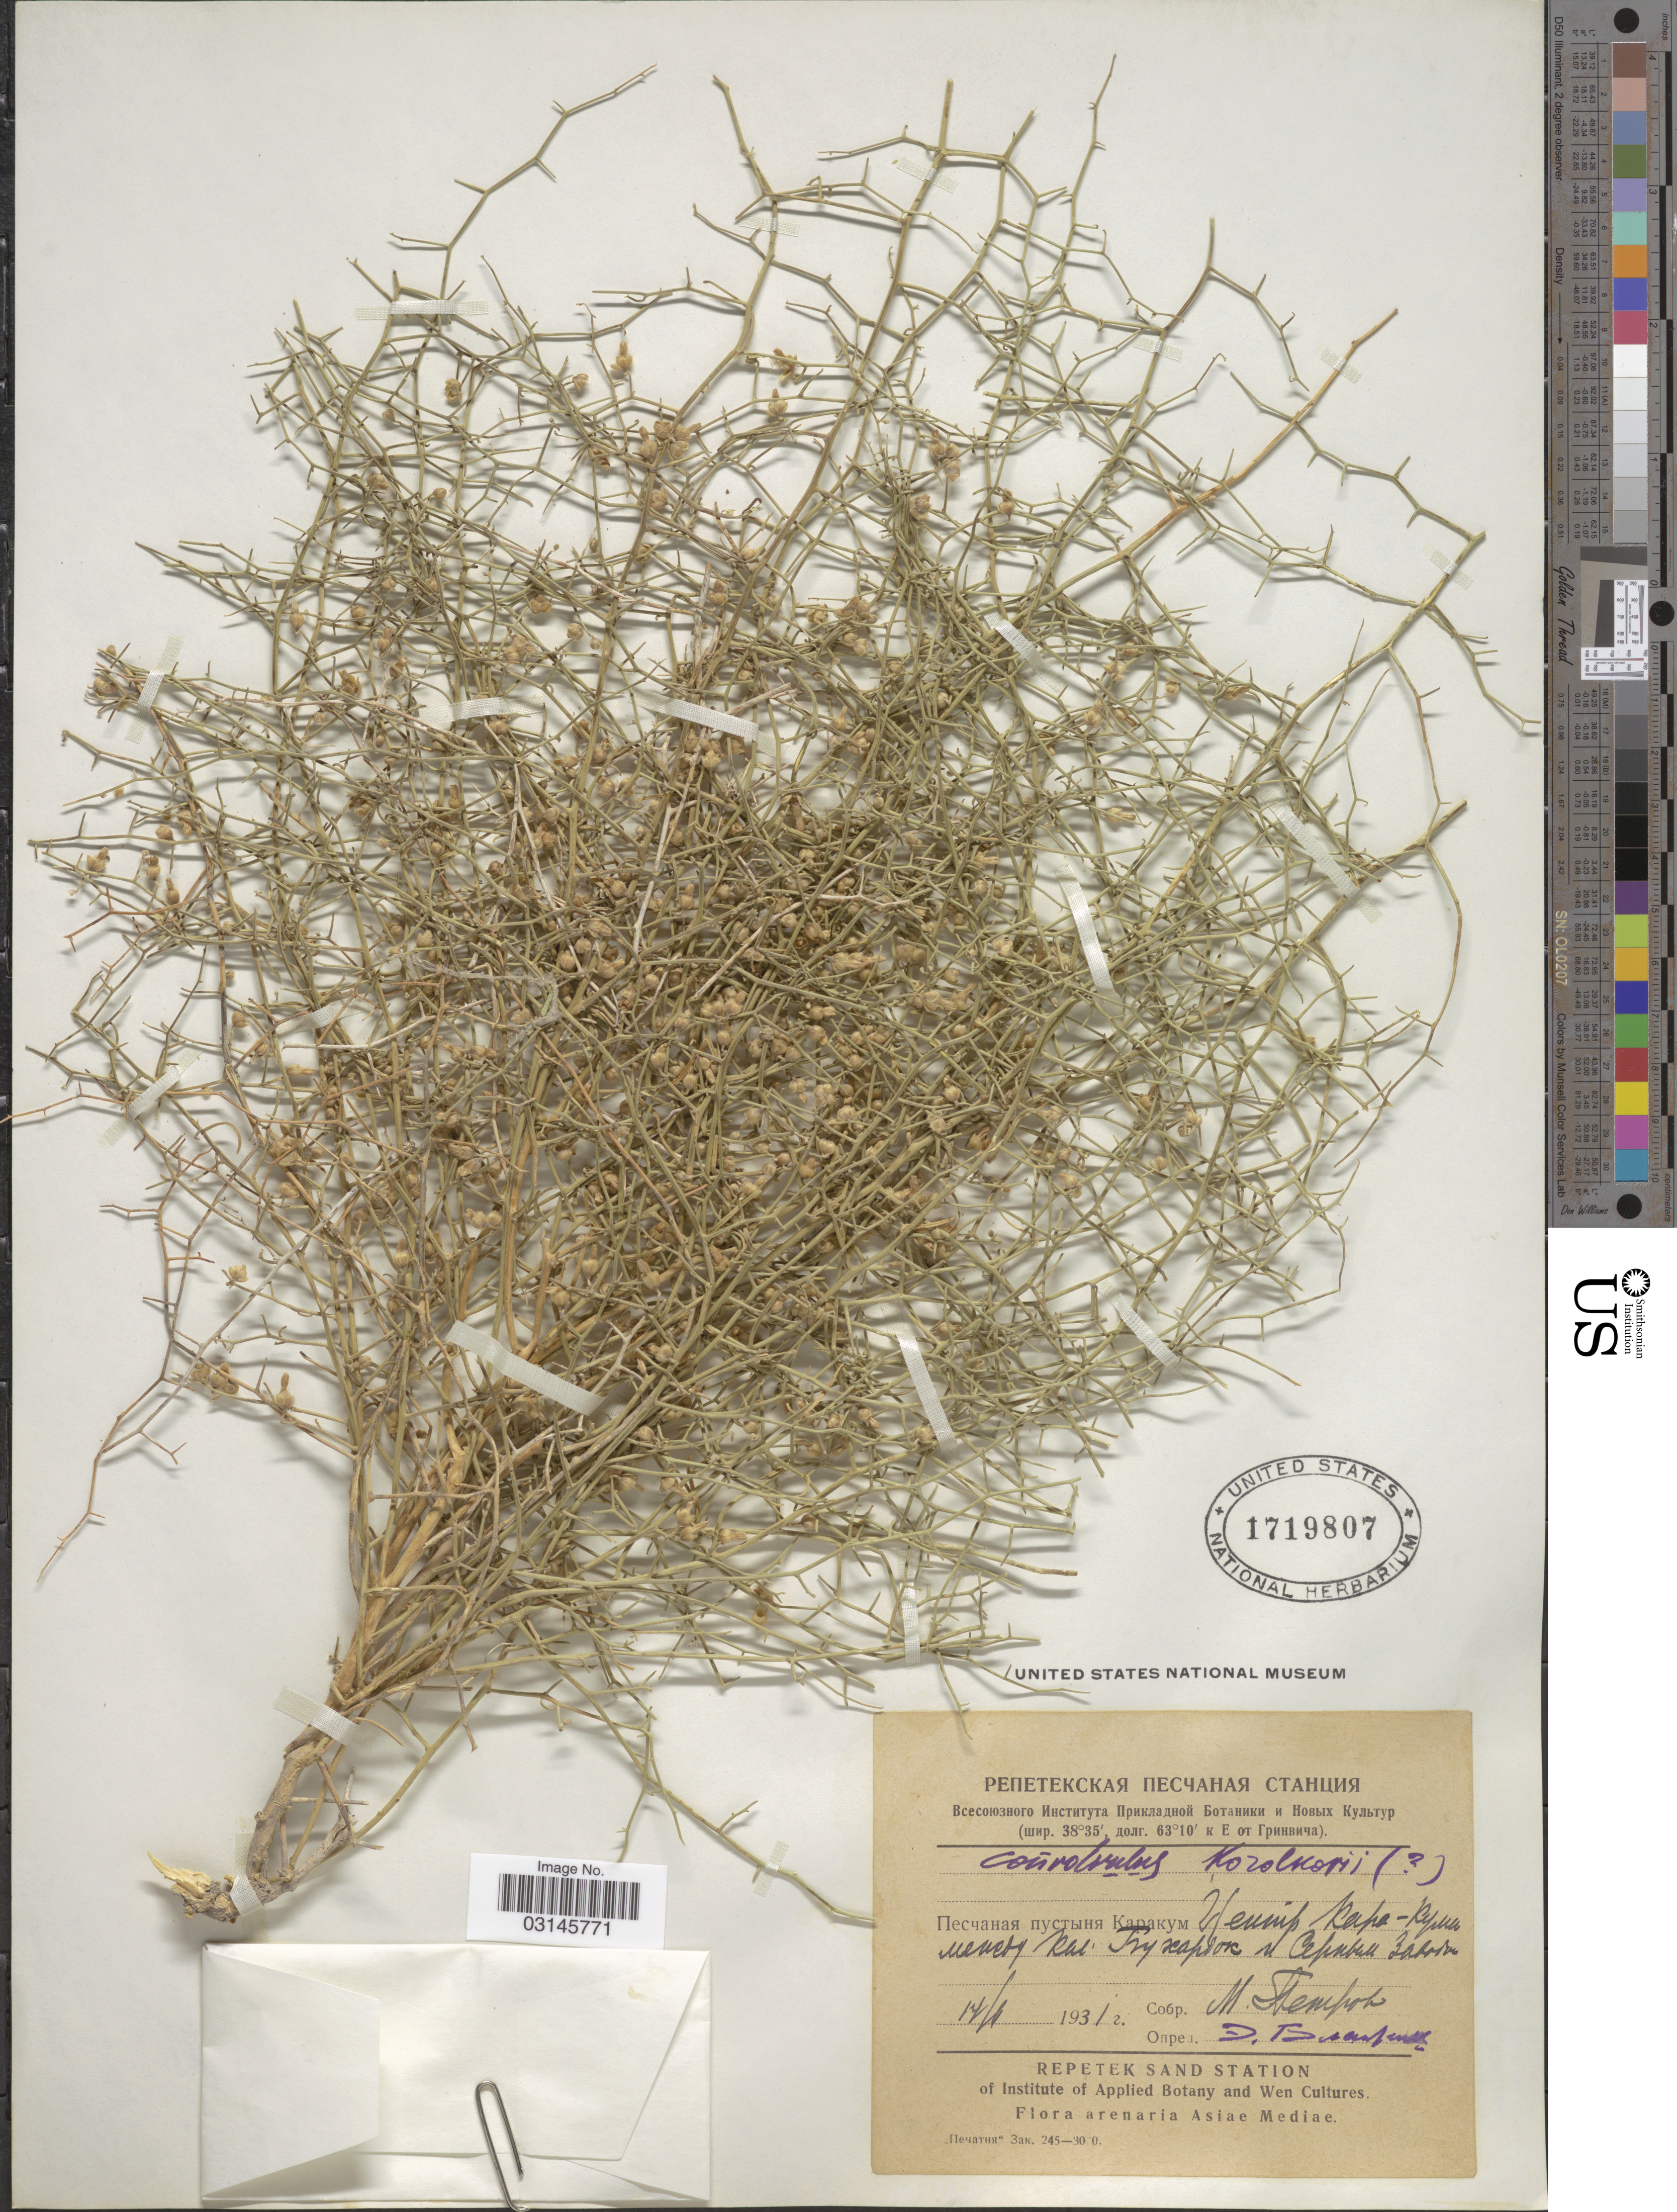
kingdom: Plantae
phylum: Tracheophyta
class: Magnoliopsida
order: Solanales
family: Convolvulaceae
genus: Convolvulus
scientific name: Convolvulus korolkowii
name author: Regel & Schmalh.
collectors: M. Petrov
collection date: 1931-06-14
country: Uzbekistan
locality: Karakum Desert. Arenaria Asiae Mediae.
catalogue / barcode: US 1719807